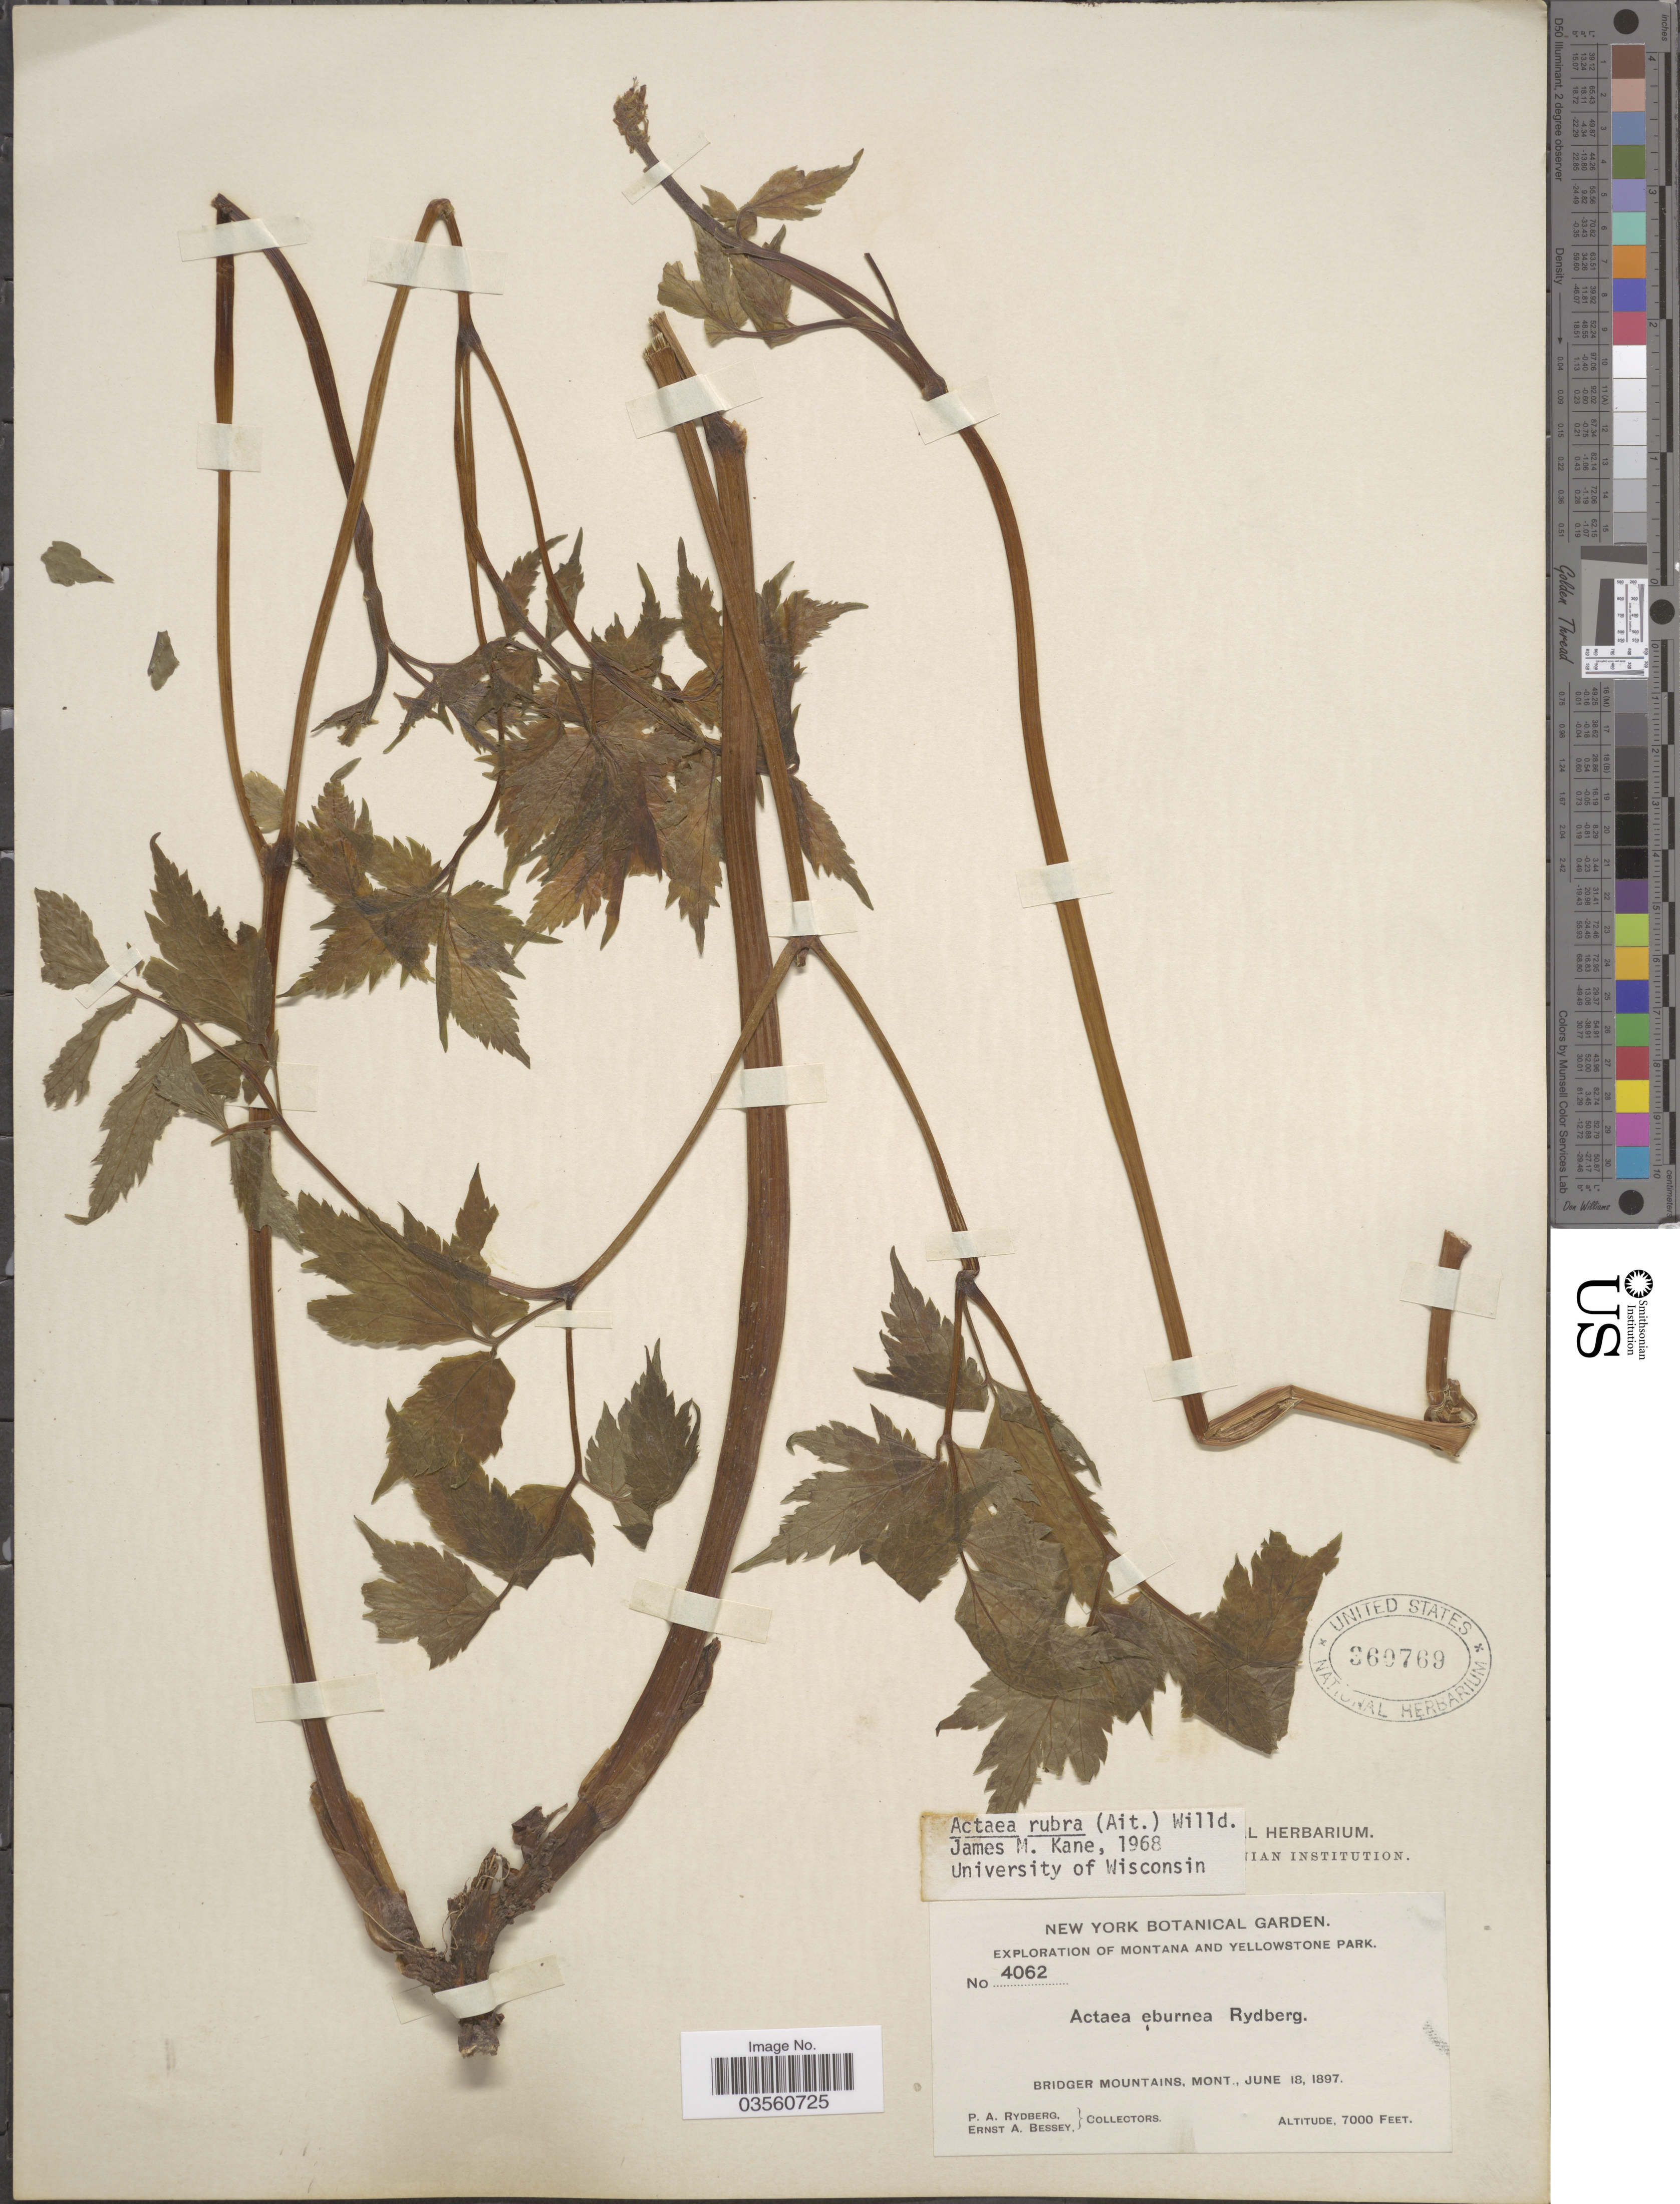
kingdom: Plantae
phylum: Tracheophyta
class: Magnoliopsida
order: Ranunculales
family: Ranunculaceae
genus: Actaea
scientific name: Actaea rubra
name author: (Aiton) Willd.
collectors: P. A. Rydberg & E. A. Bessey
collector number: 4062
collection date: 1897-06-18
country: United States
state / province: Montana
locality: Yellowstone Park. Bridger Mountains.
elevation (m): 2134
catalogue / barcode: US 360769